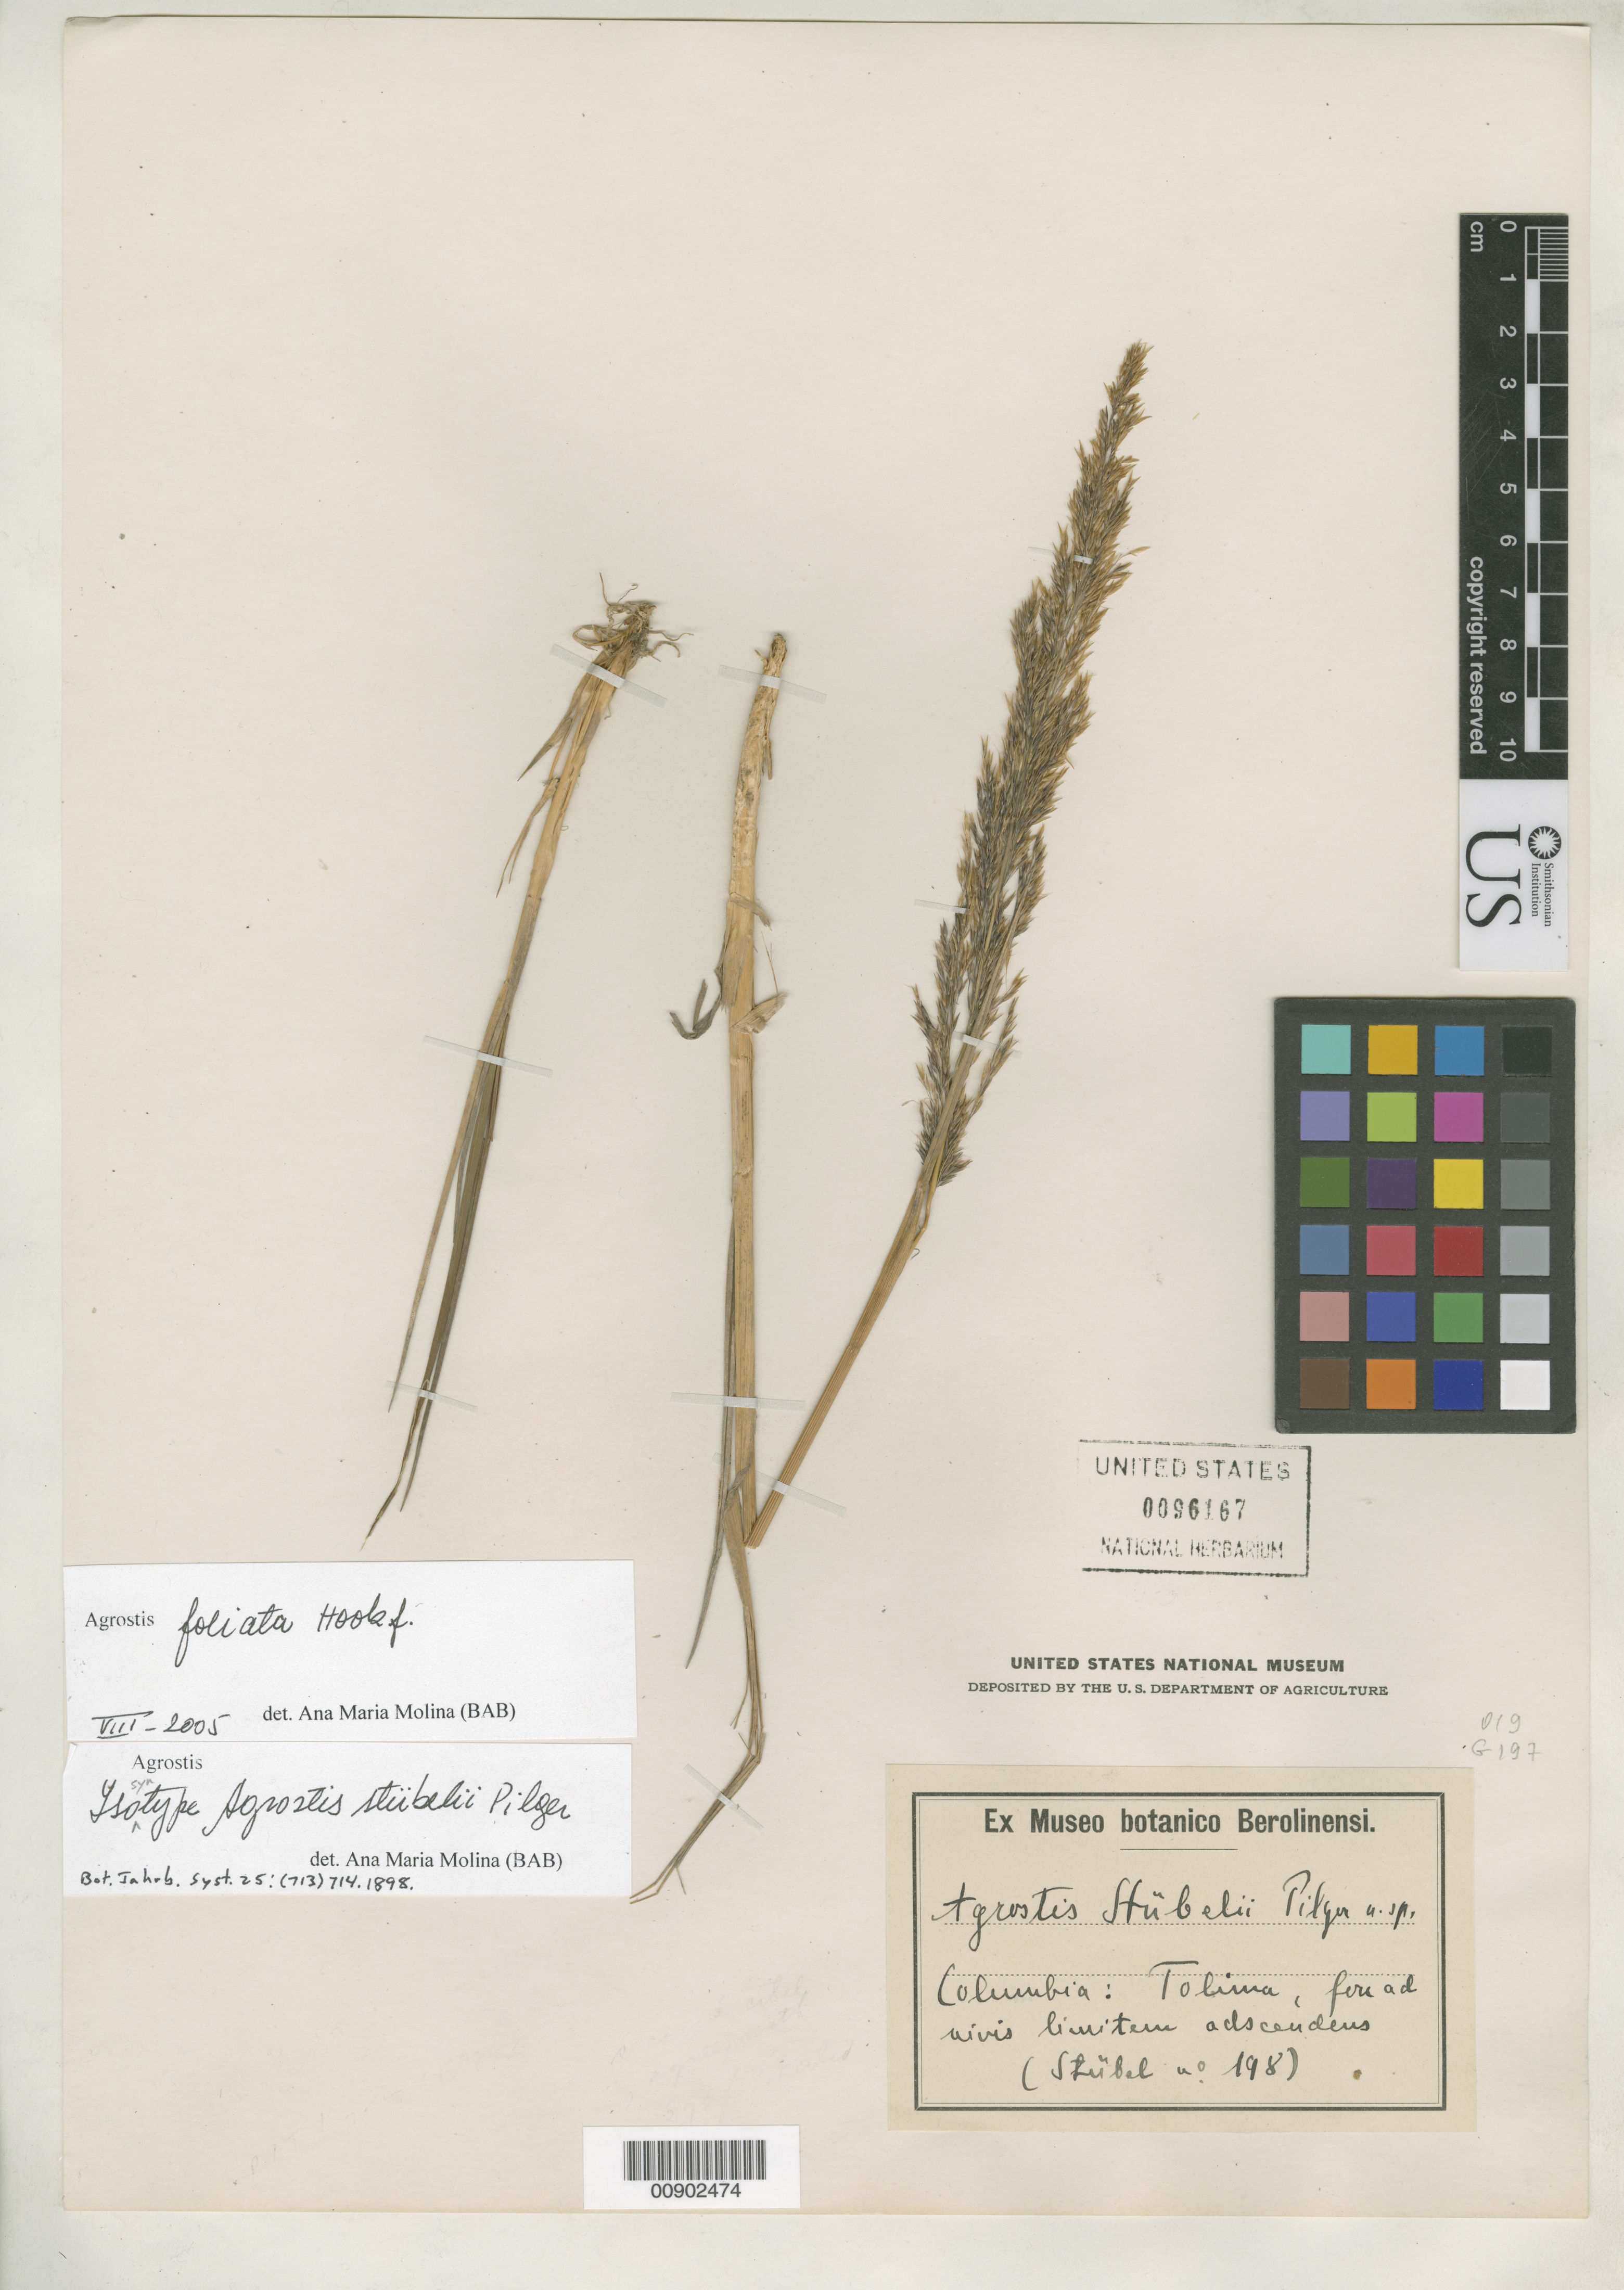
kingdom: Plantae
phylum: Tracheophyta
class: Liliopsida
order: Poales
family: Poaceae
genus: Agrostis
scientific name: Agrostis stuebelii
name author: Pilg.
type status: Isosyntype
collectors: A. Stübel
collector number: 198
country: Colombia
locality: Tolima, fere ad vivis limitem adscendens [Protologue, "in monte ignivomo tolima fere ad nivis imitem adscendens"]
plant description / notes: Epithet published as "Stübelii".; Annotated as "isotype" by Molina.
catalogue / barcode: US 96167